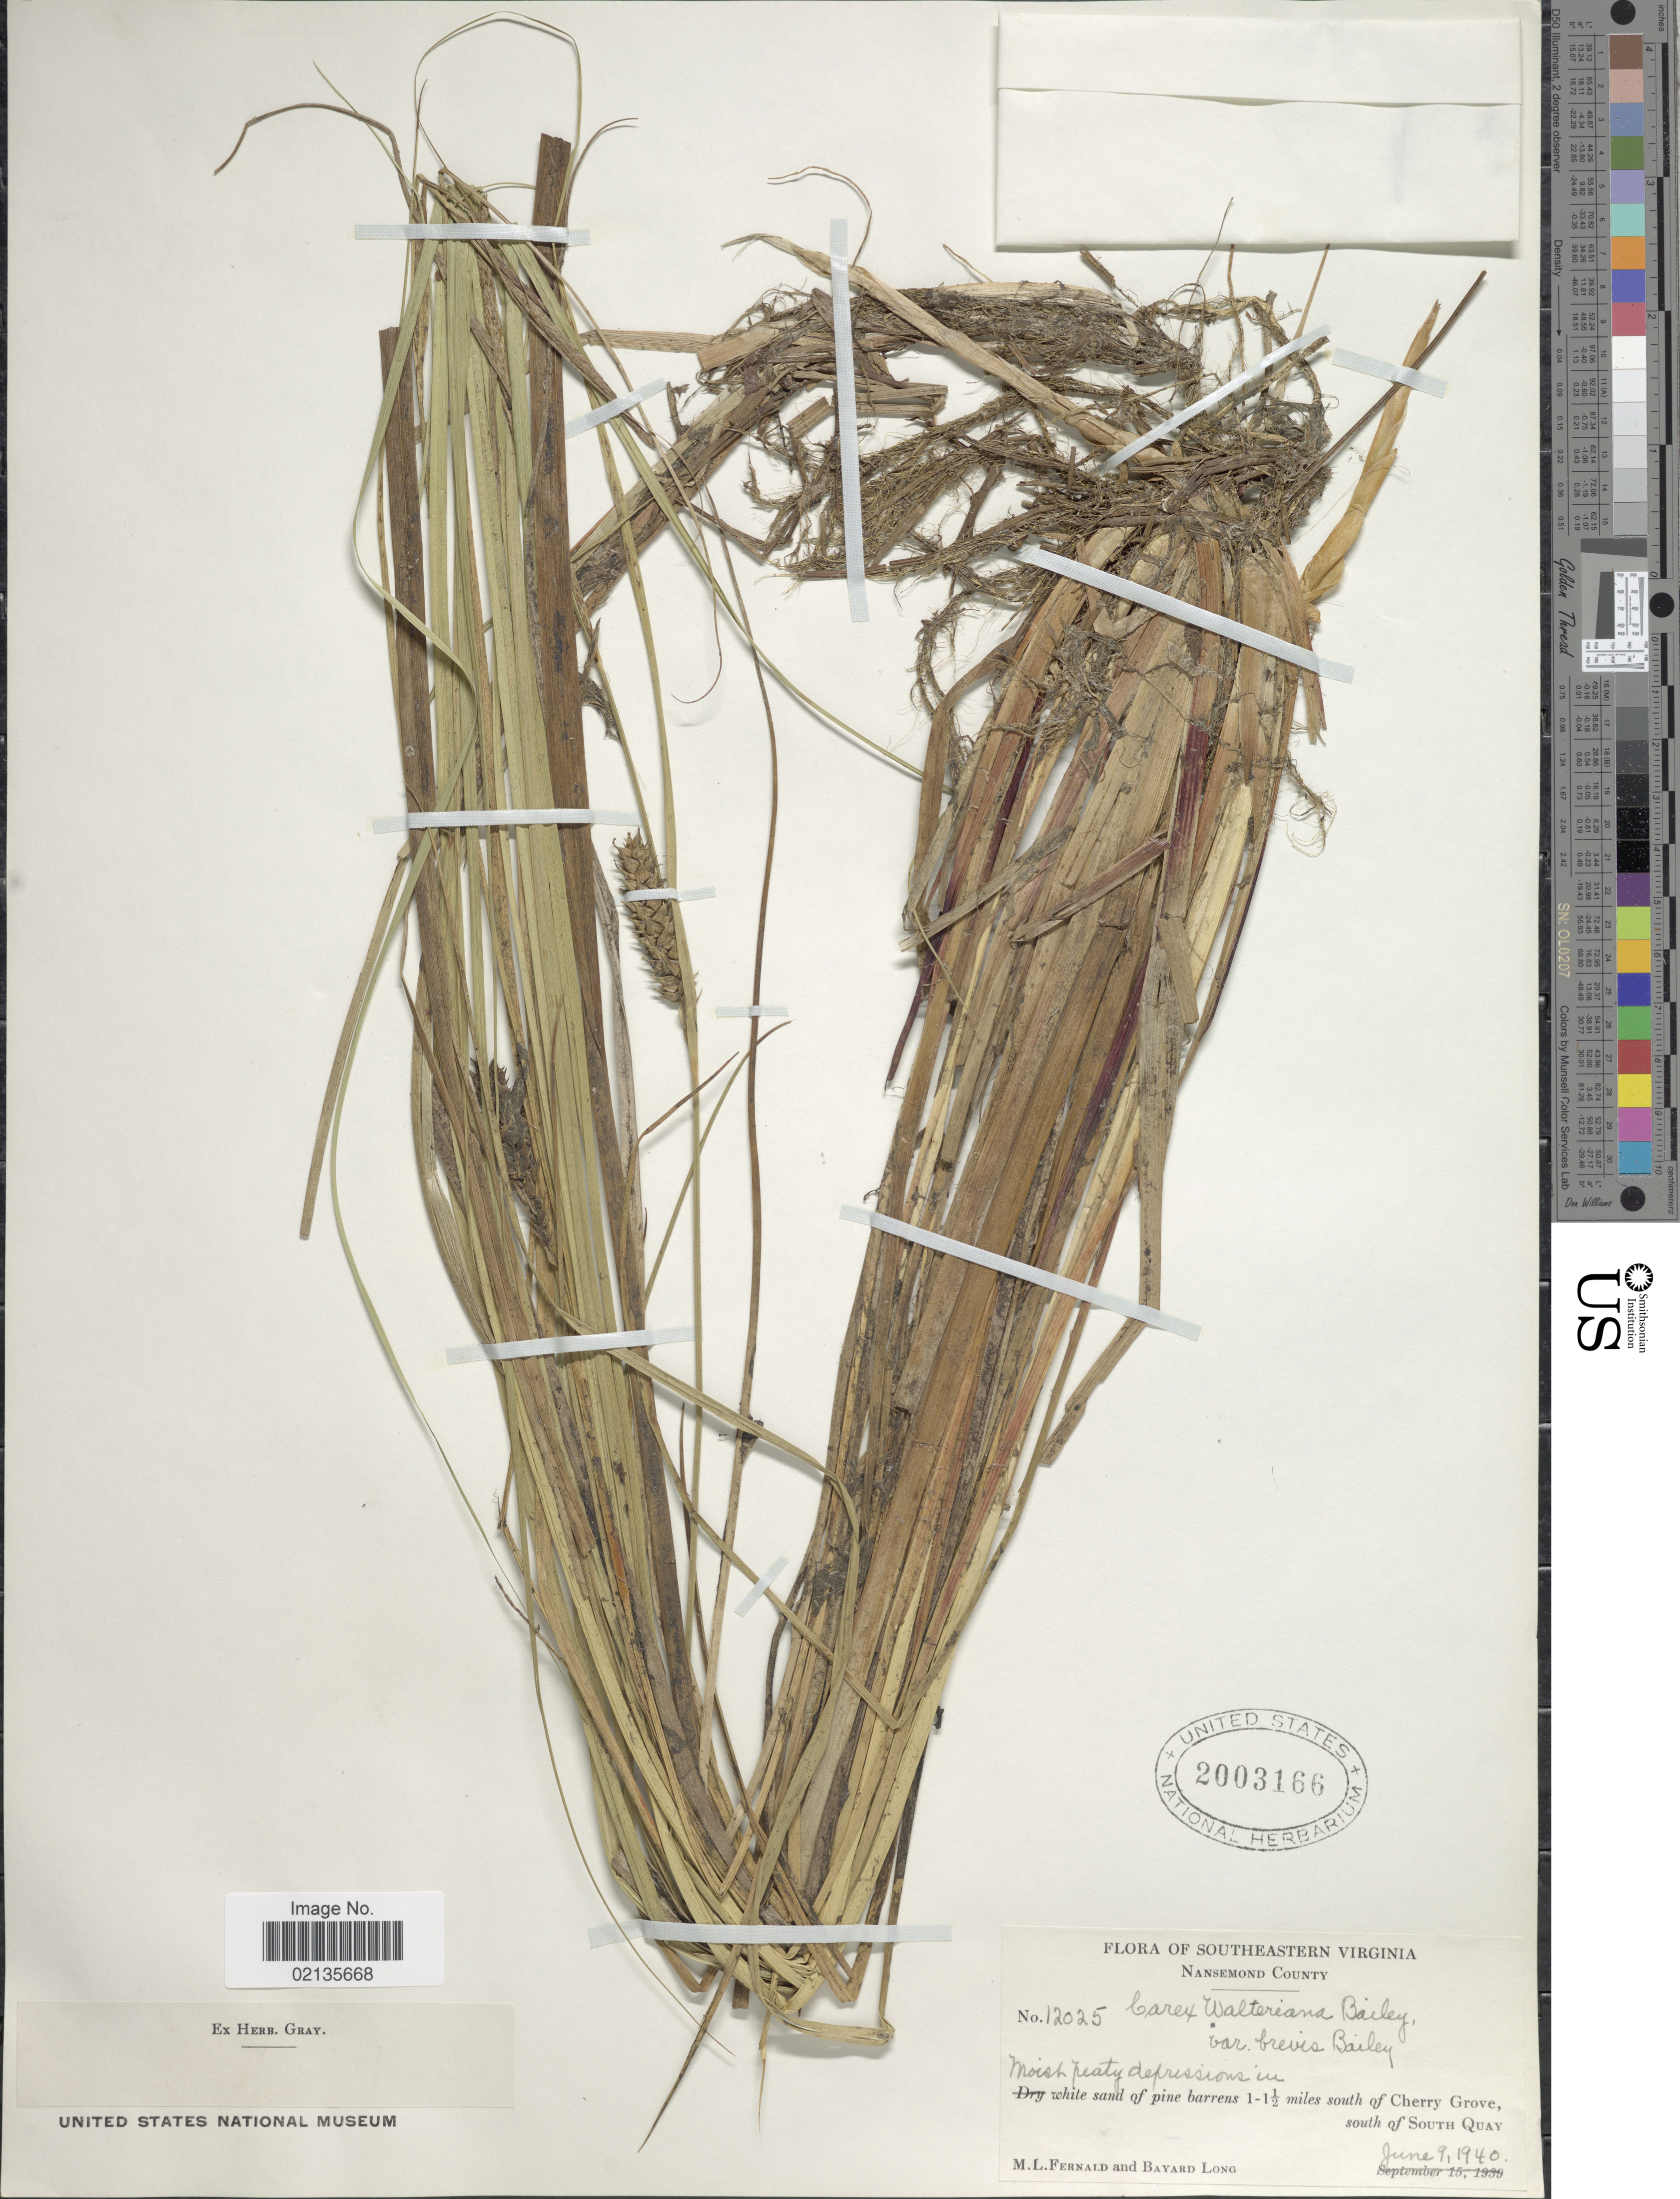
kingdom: Plantae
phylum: Tracheophyta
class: Liliopsida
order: Poales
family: Cyperaceae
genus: Carex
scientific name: Carex striata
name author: Michx.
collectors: M. L. Fernald & B. Long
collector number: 12025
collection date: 1940-06-09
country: United States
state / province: Virginia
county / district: City of Suffolk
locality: Southeastern Virginia, Nansemond County, moist peaty depression in white sand of pine barrens 1-1/2 miles south of Cherry Grove, south of South Quay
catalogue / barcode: US 2003166